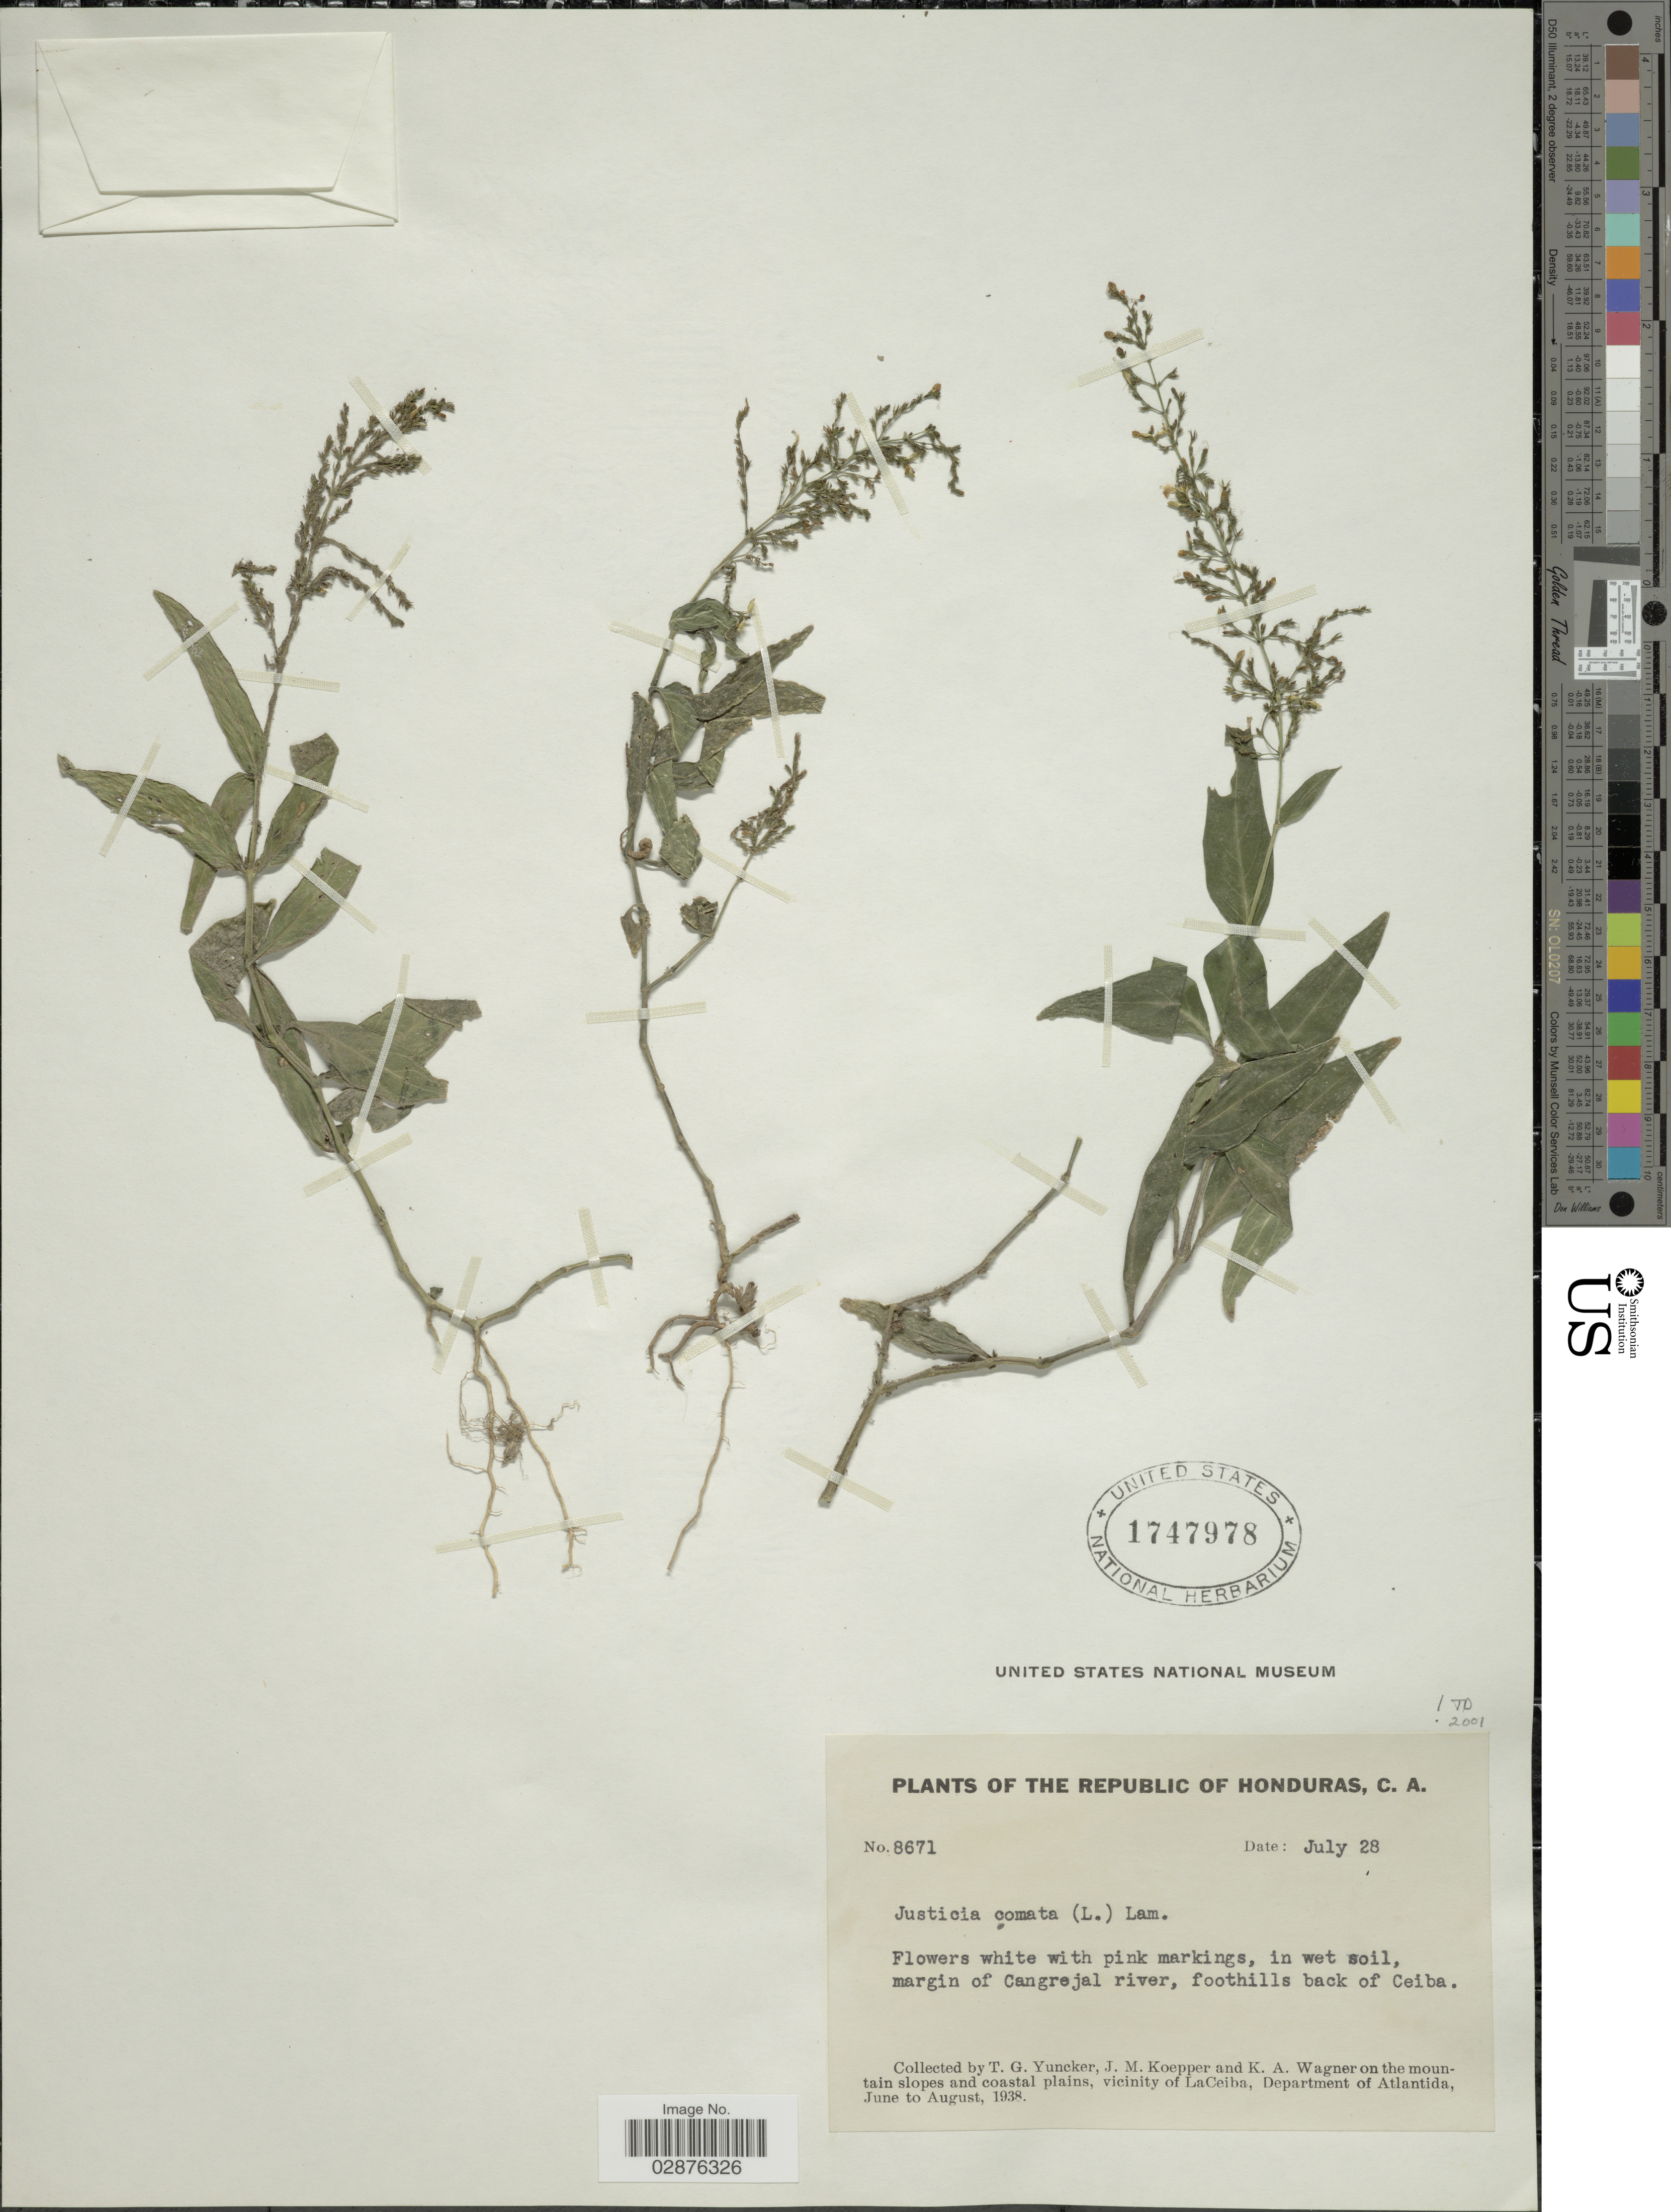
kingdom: Plantae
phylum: Tracheophyta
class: Magnoliopsida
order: Lamiales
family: Acanthaceae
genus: Justicia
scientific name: Justicia comata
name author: (L.) Lam.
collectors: T. G. Yuncker, J. M. Koepper & K. A. Wagner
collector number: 8671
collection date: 1938-07-28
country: Honduras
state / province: Atlántida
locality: Margin of Cangrejal river, foothills back of Ceiba, on the mountain slopes and coastal plains, vicinity of LaCeiba, Department of Atlantida.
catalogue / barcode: US 1747978